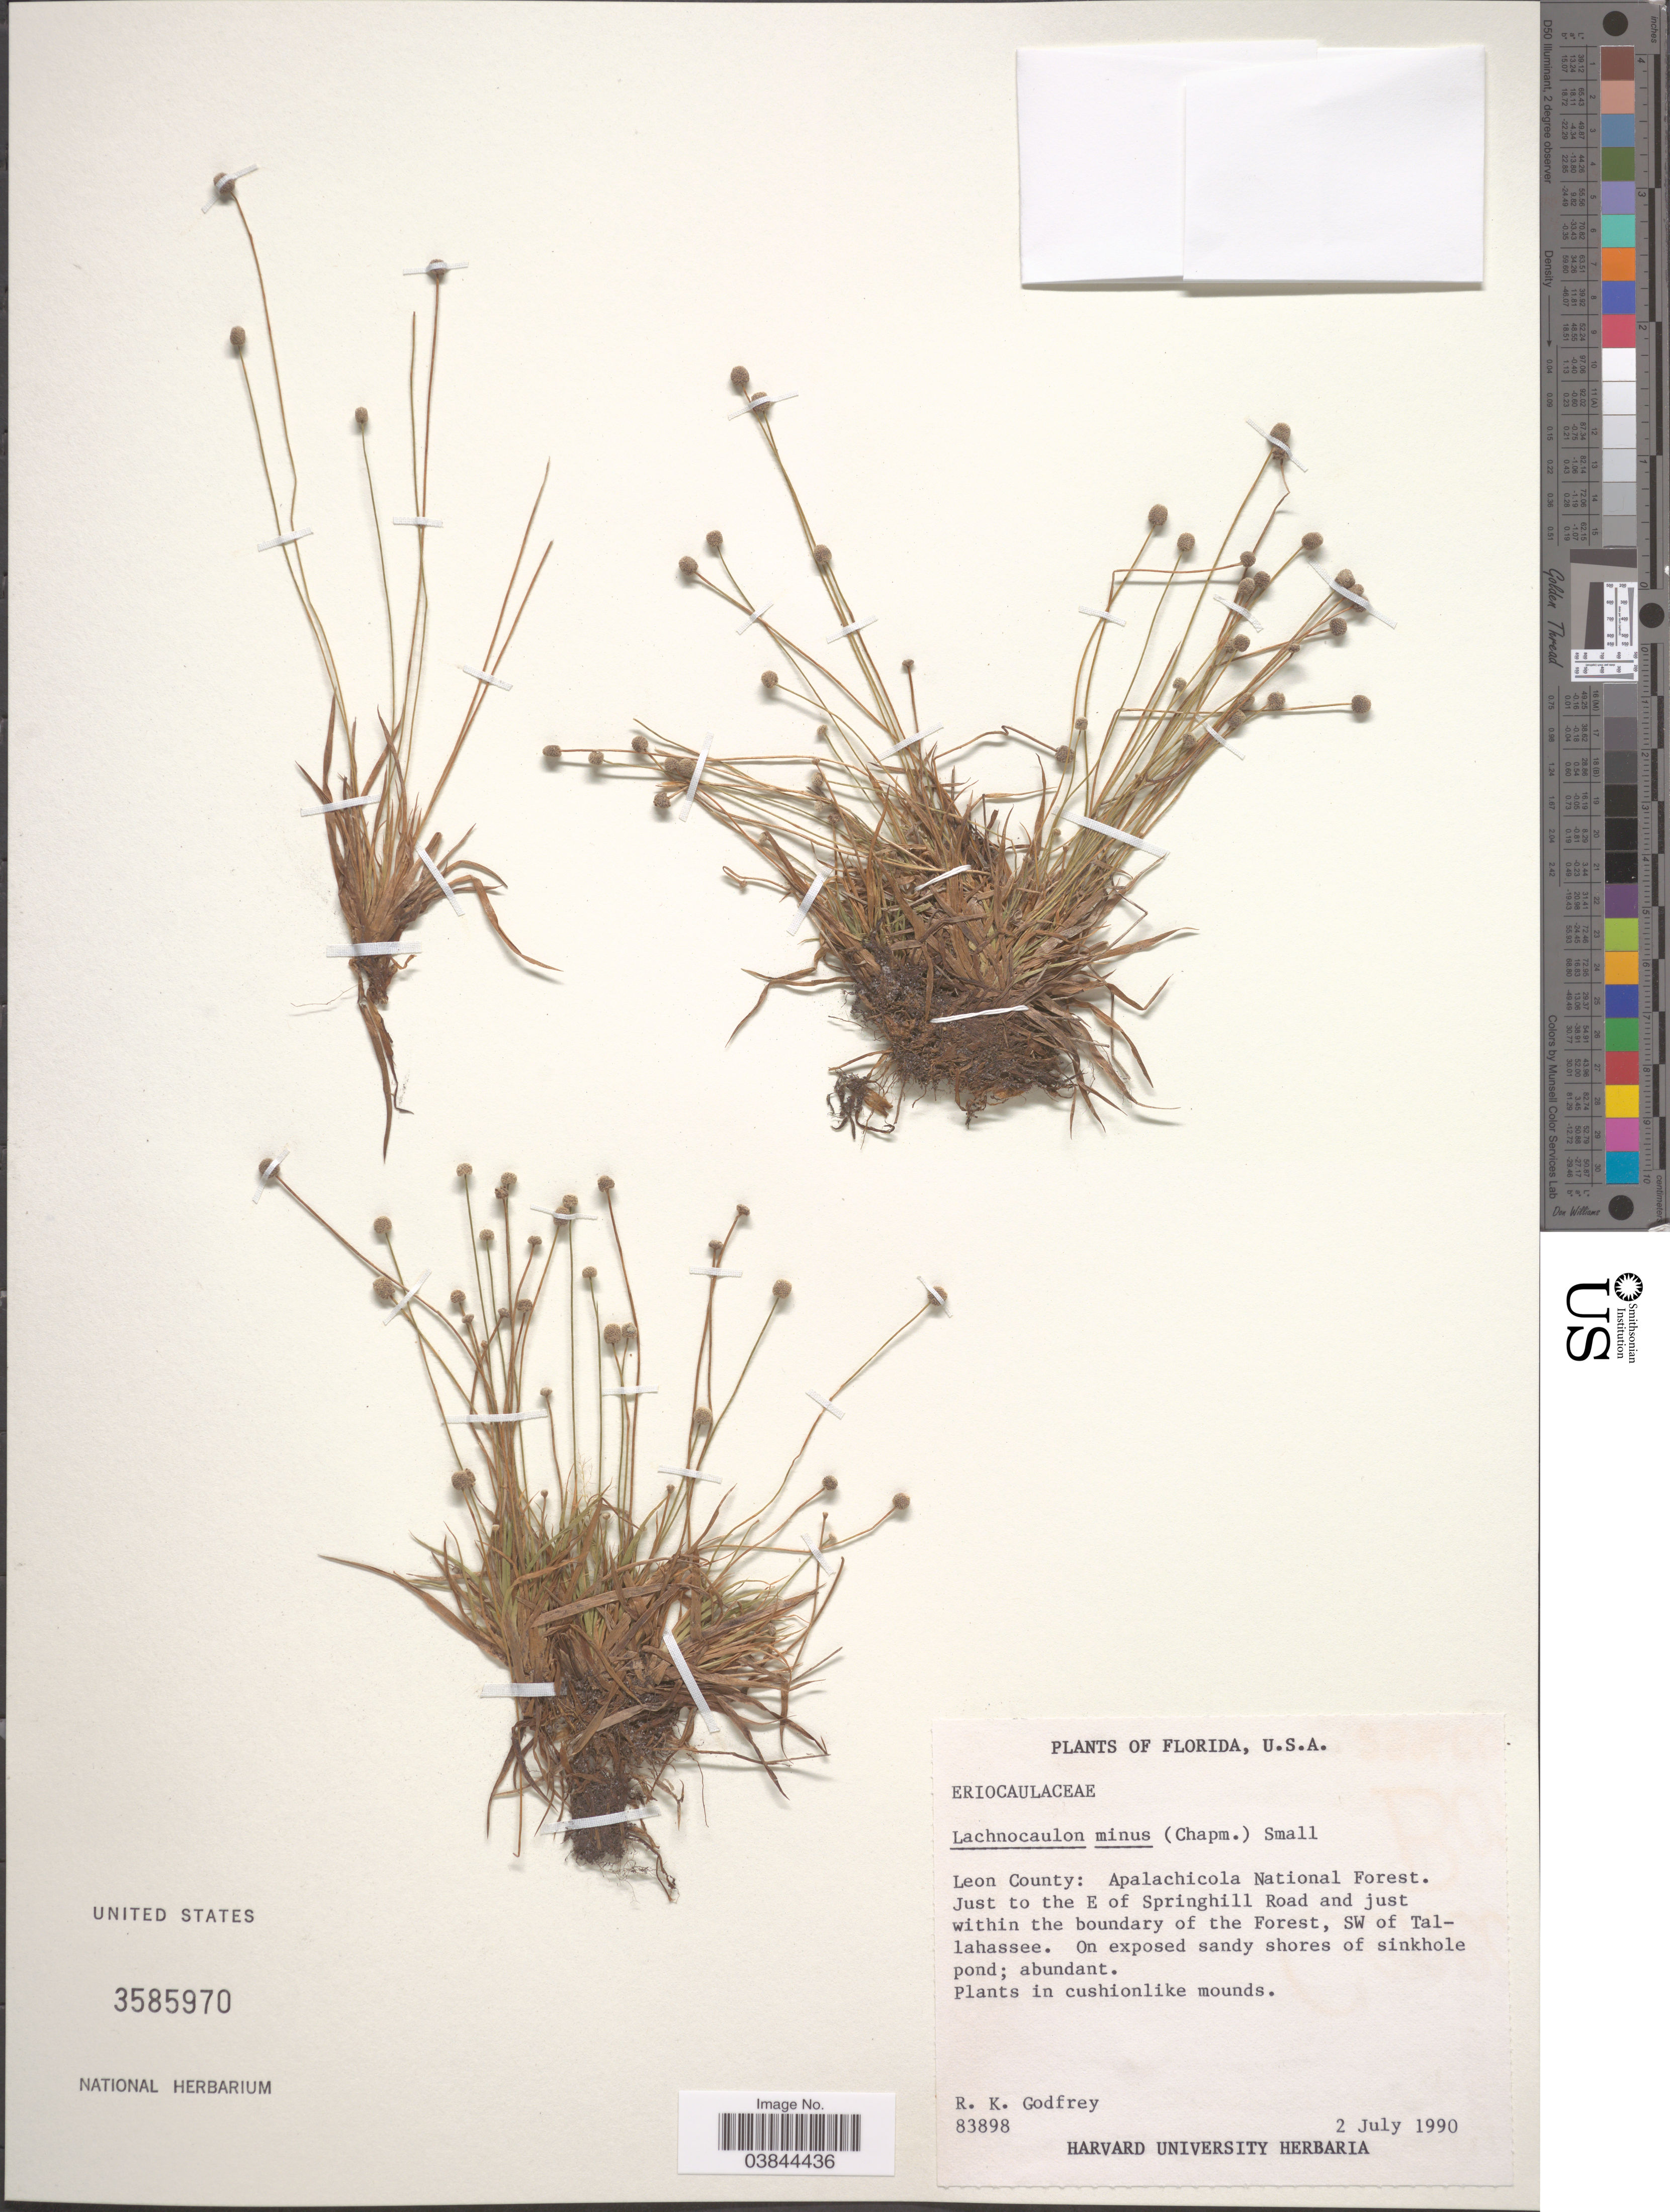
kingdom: Plantae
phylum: Tracheophyta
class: Liliopsida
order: Poales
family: Eriocaulaceae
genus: Lachnocaulon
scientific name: Lachnocaulon minus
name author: (Chapm.) Small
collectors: R. K. Godfrey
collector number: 83898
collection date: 1990-07-02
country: United States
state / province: Florida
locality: Leon County: Apalachicola National Forest. Just to the E of Springhill Road and just within the boundary of the Forest, SW of Talahassee.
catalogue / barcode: US 3585970